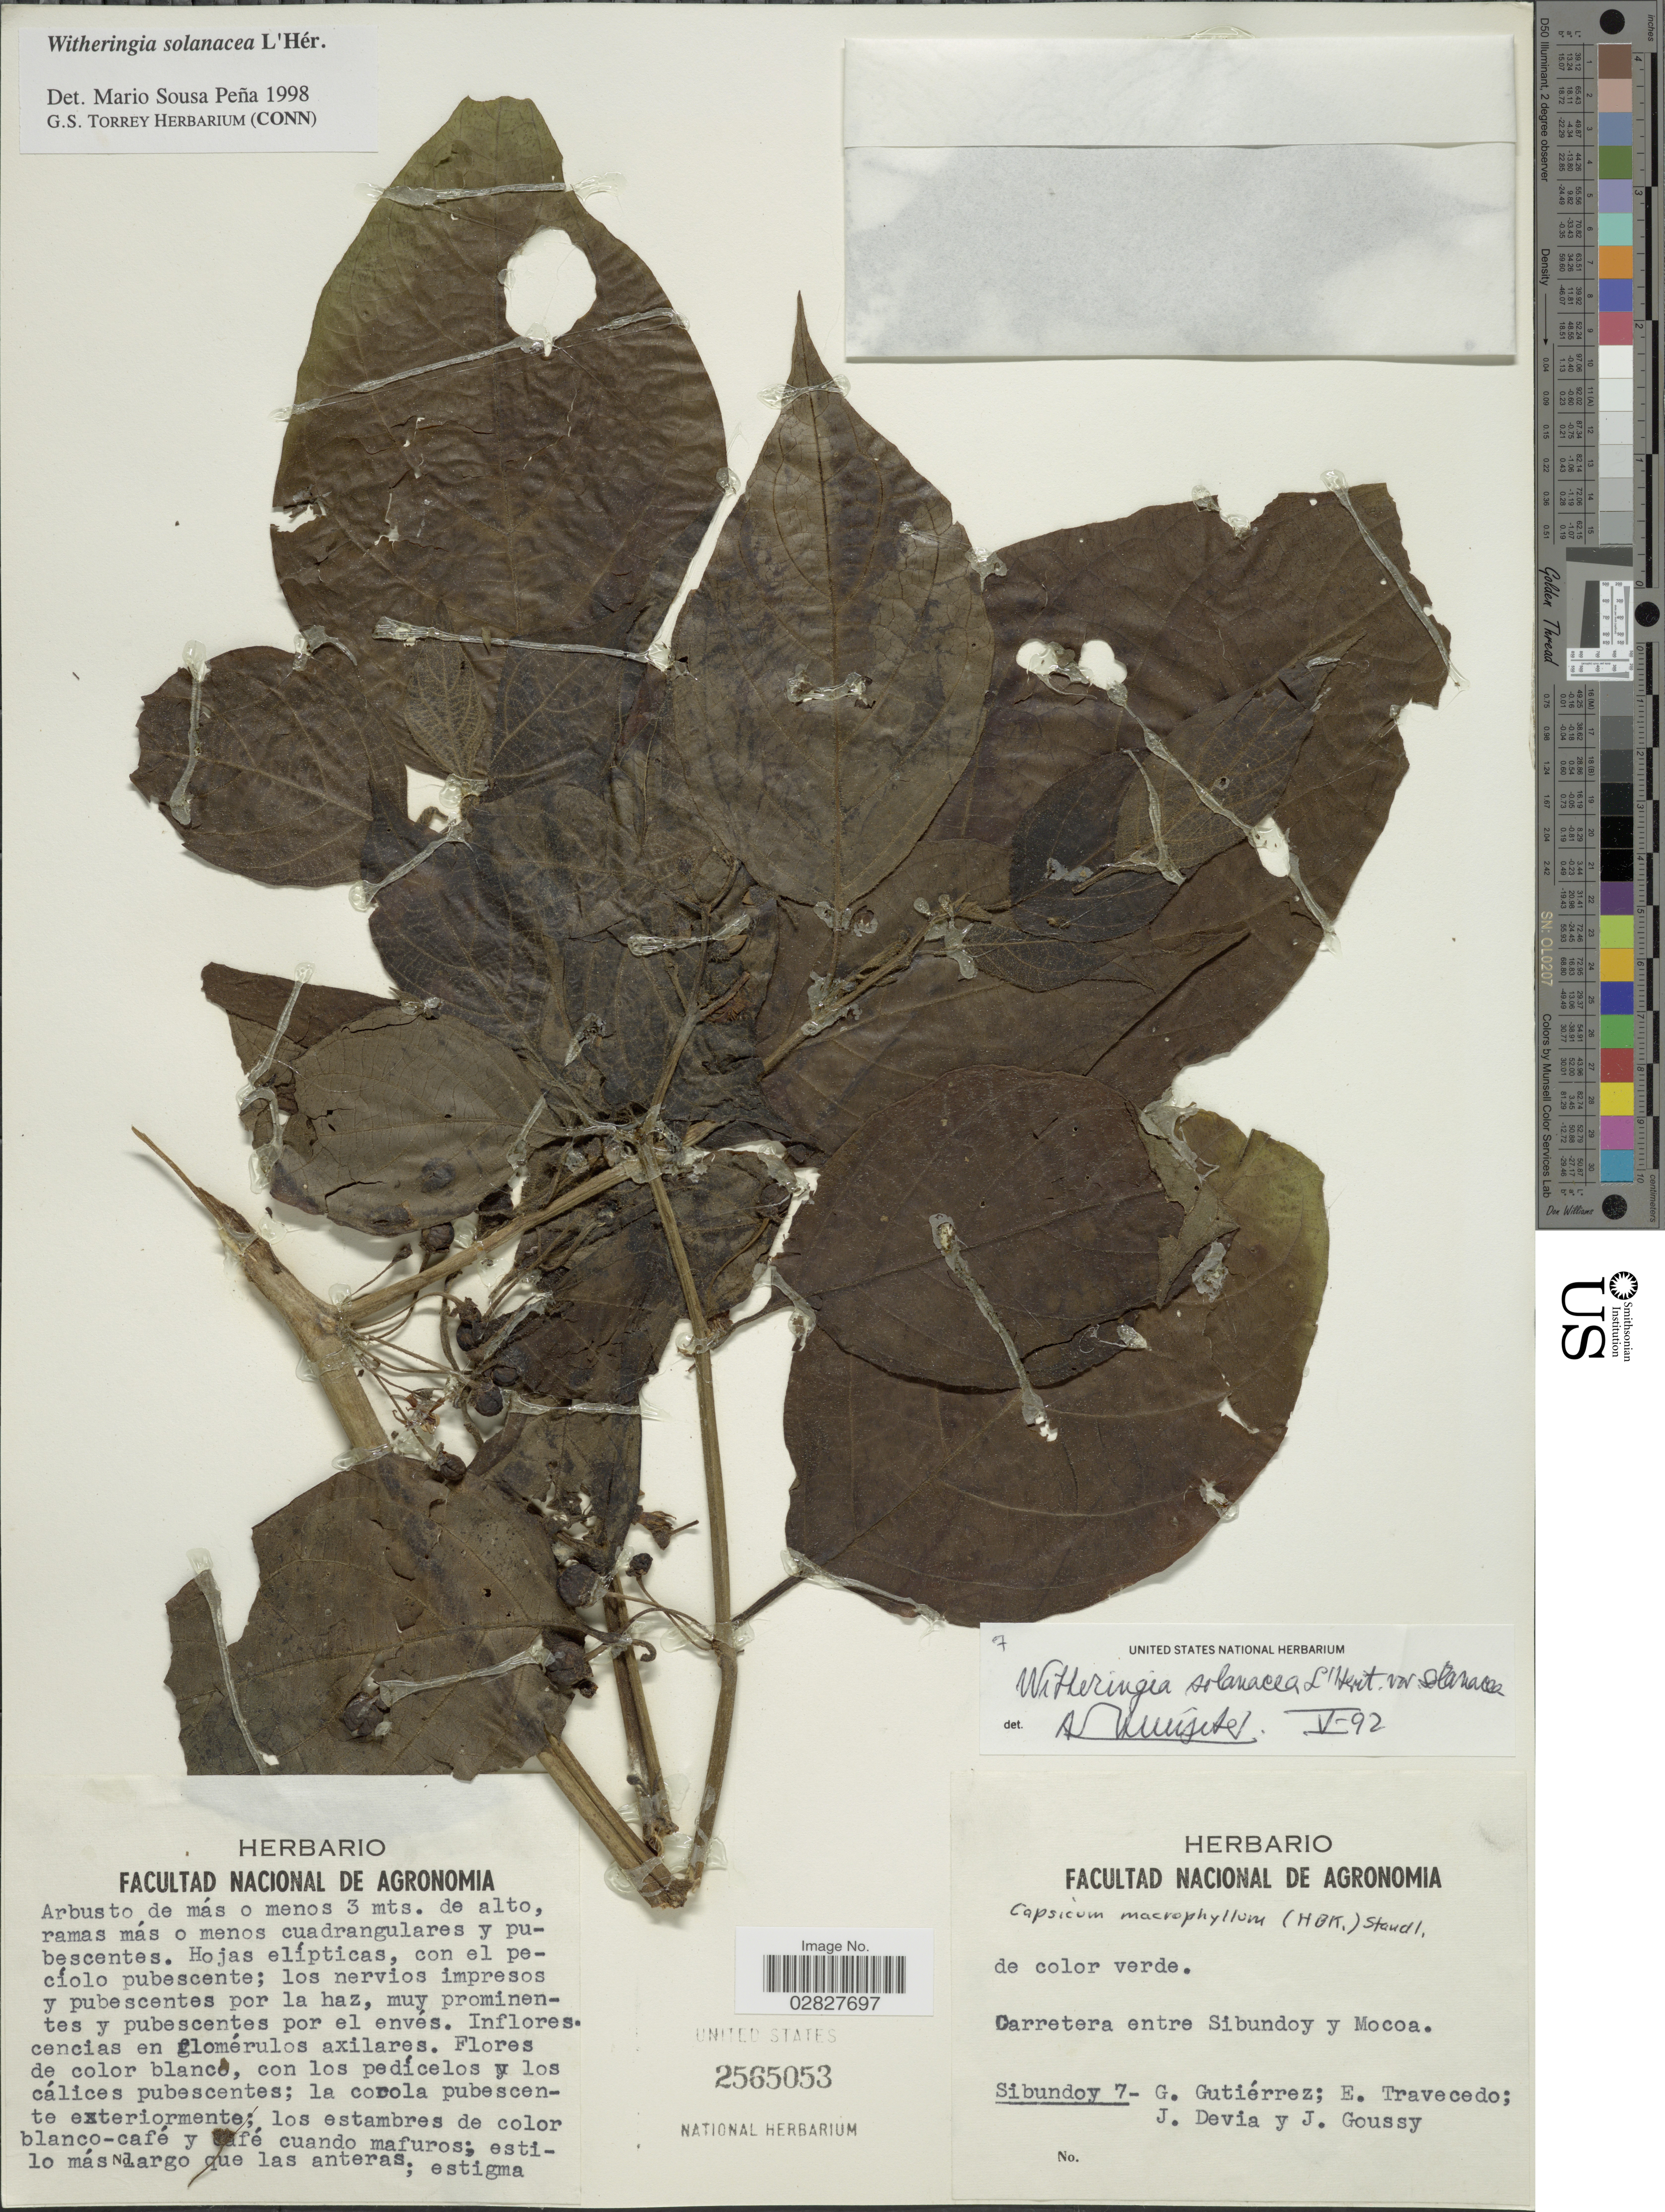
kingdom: Plantae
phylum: Tracheophyta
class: Magnoliopsida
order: Solanales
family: Solanaceae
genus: Witheringia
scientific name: Witheringia solanacea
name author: L'Hér.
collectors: G. Gutiérrez, E. Travecedo, J. Devia & J. Goussy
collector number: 7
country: Colombia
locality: Carretera entre Sibundoy y Mocoa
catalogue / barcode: US 2565053